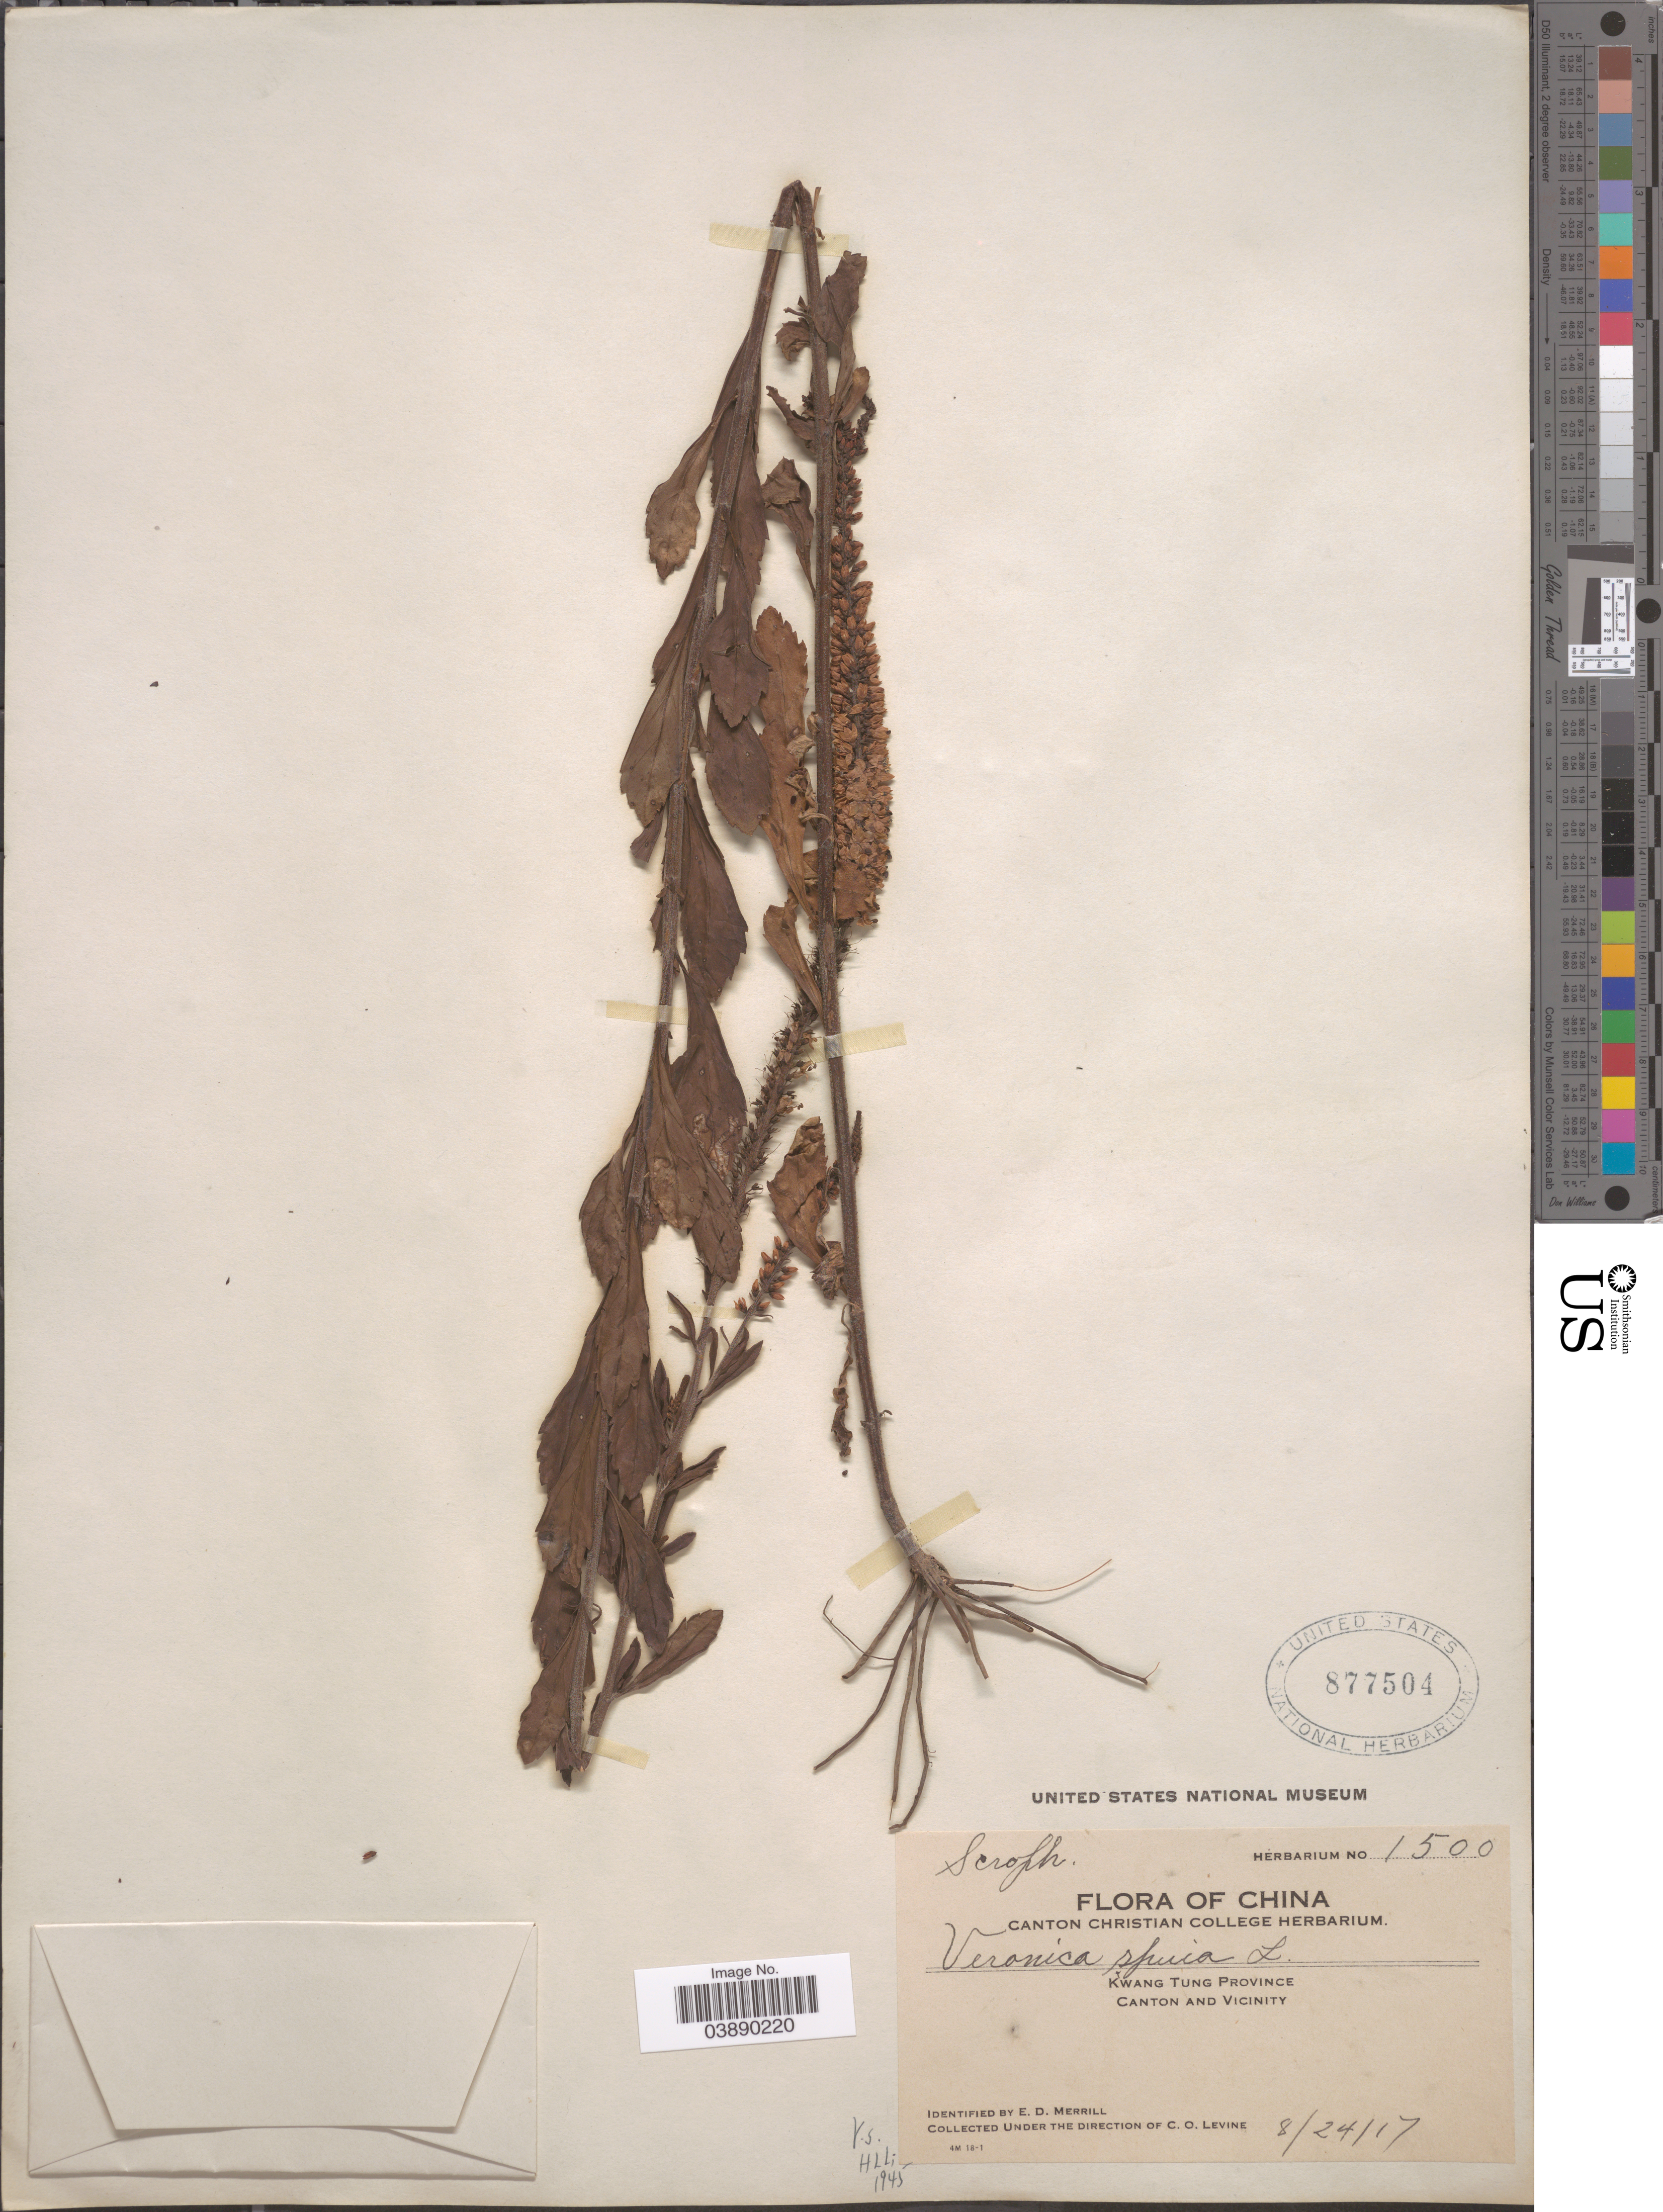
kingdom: Plantae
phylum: Tracheophyta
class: Magnoliopsida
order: Lamiales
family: Plantaginaceae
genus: Veronica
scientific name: Veronica linariifolia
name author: Pall. ex Link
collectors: C. O. Levine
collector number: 1500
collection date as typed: Transcribed d/m/y: 24/8/17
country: China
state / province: Guangdong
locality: Kwang Tung Province. Canton and Vicinity.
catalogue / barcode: US 877504